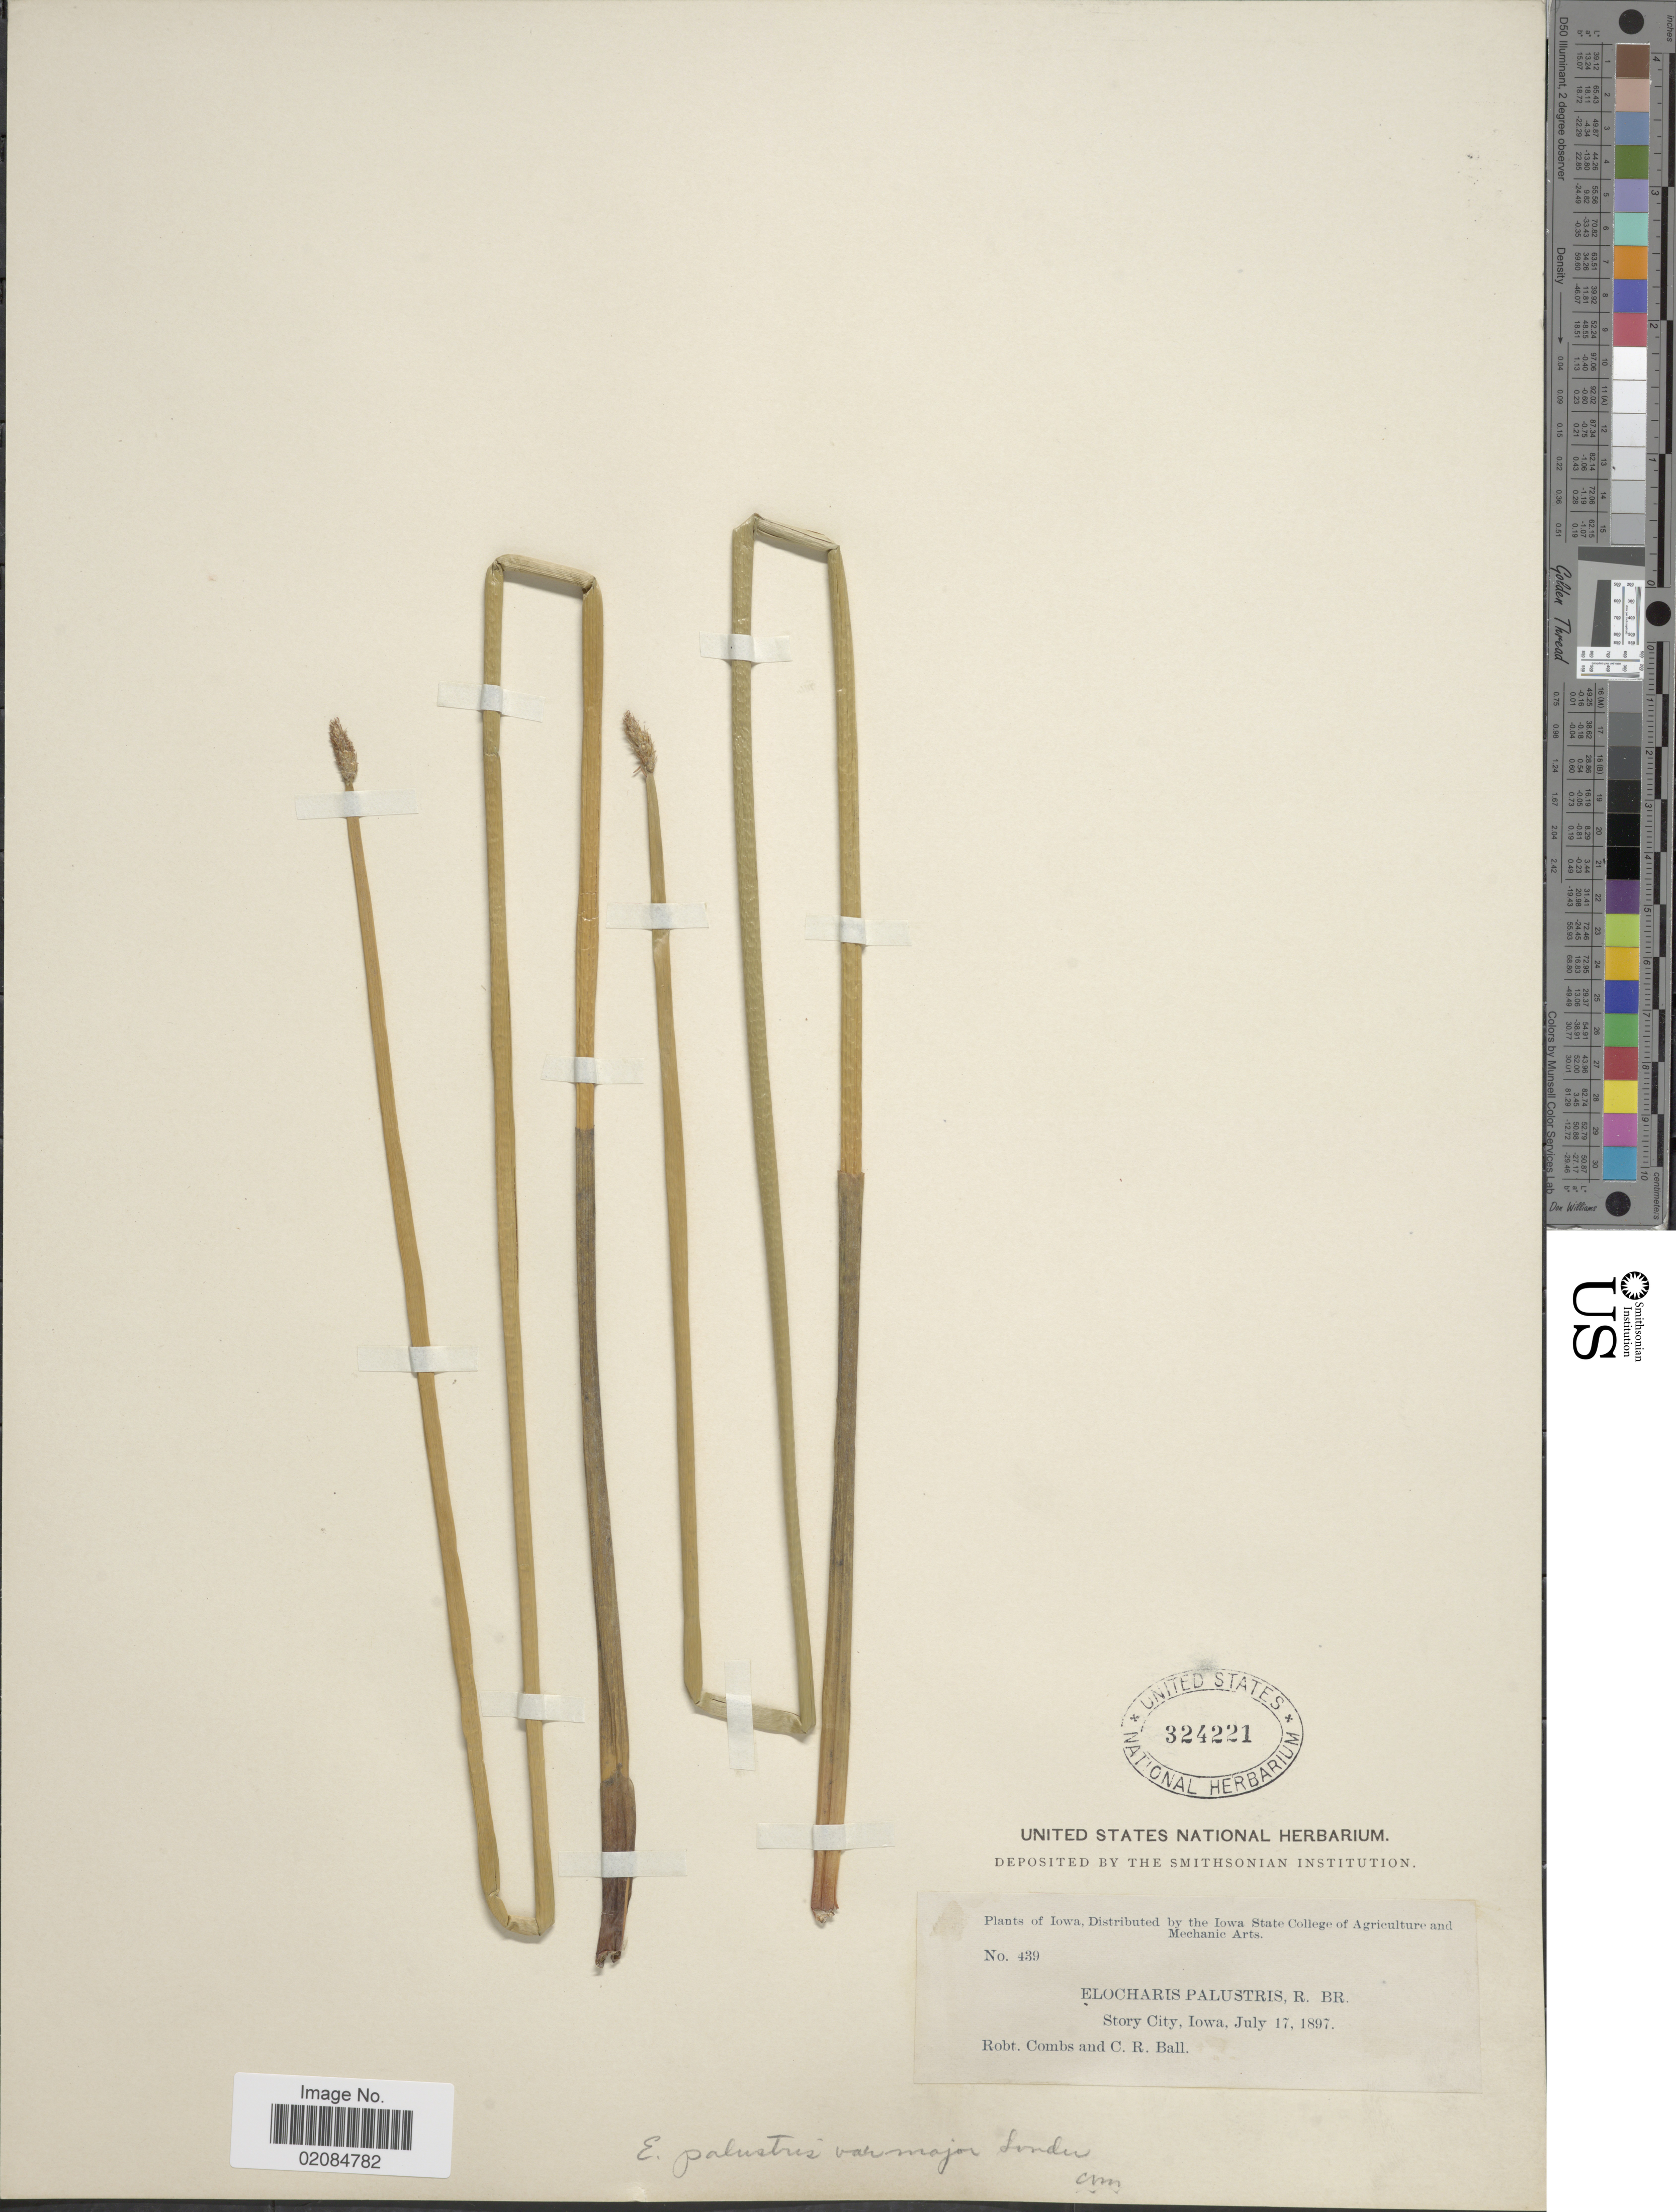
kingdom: Plantae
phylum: Tracheophyta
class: Liliopsida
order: Poales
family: Cyperaceae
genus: Eleocharis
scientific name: Eleocharis palustris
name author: (L.) Roem. & Schult.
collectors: R. Combs & C. R. Ball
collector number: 439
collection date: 1897-07-17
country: United States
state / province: Iowa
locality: Story City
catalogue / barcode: US 324221